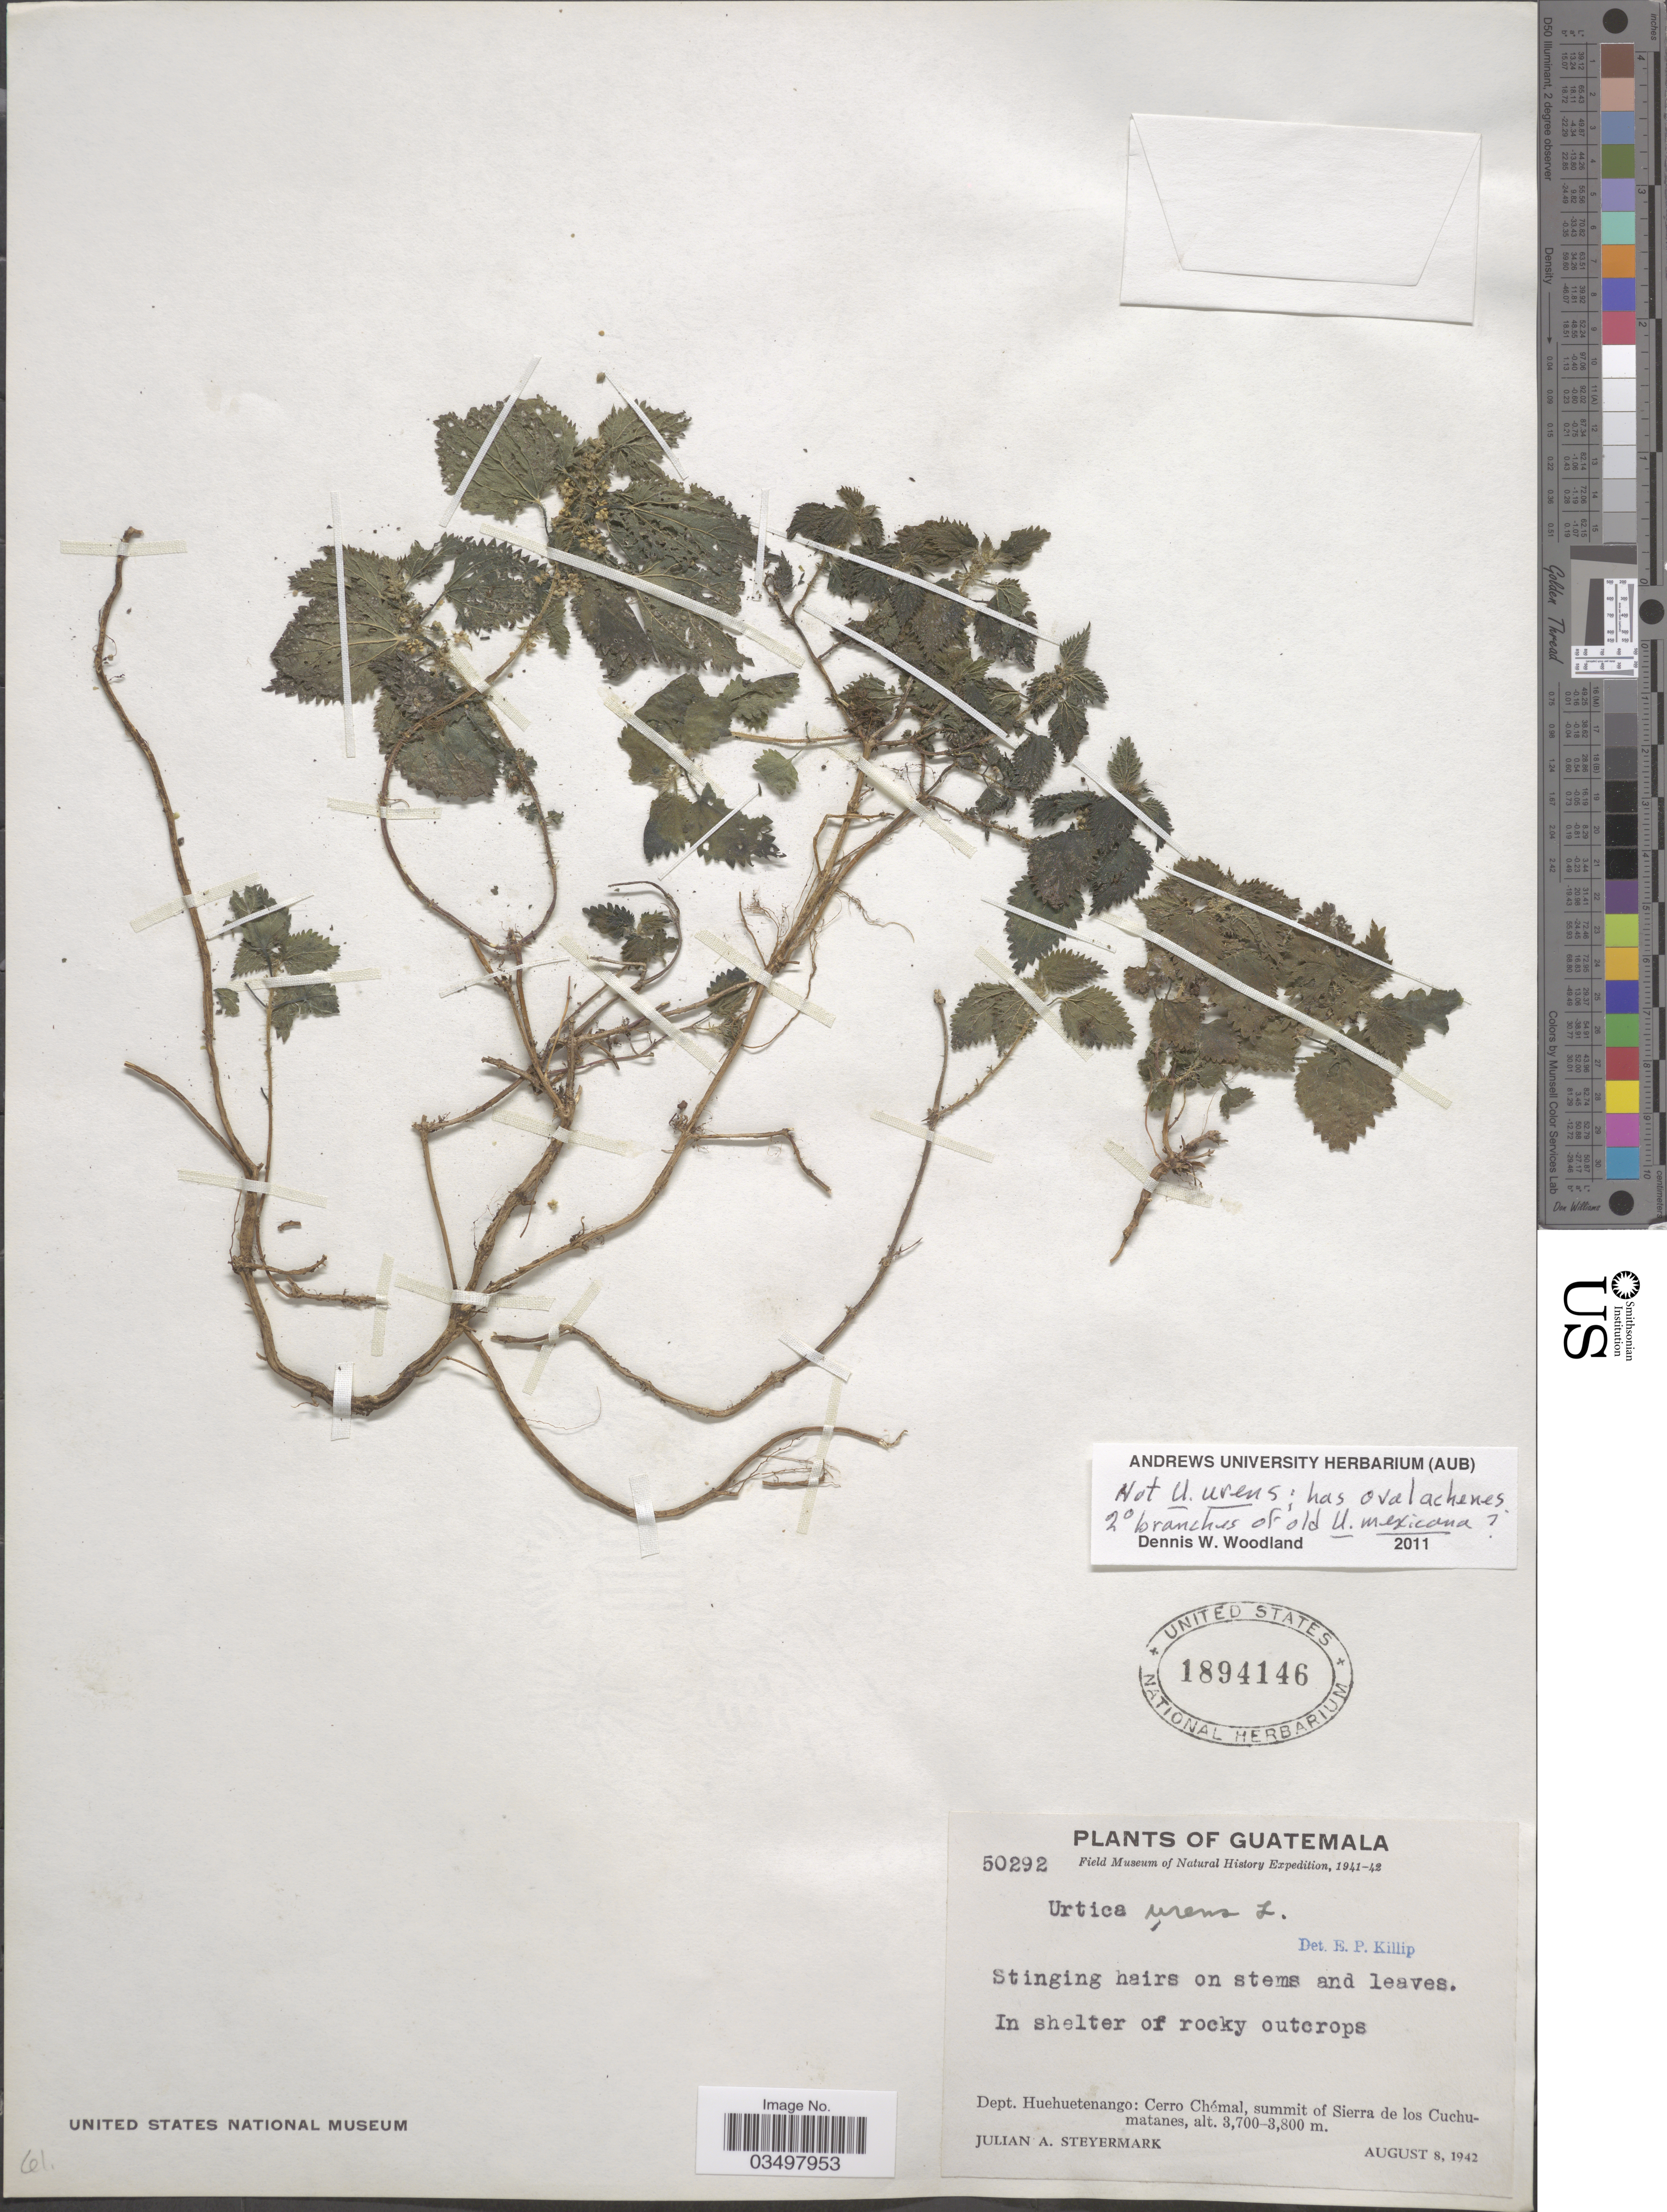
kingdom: Plantae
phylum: Tracheophyta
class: Magnoliopsida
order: Rosales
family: Urticaceae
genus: Urtica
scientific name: Urtica sp.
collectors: J. Steyermark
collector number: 50292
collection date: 1942-08-08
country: Guatemala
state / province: Huehuetenango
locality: Dept. Huehuetenango: Cerro Chémal, summit of Sierra de los Cuchumatanes.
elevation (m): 3700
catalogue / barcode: US 1894146